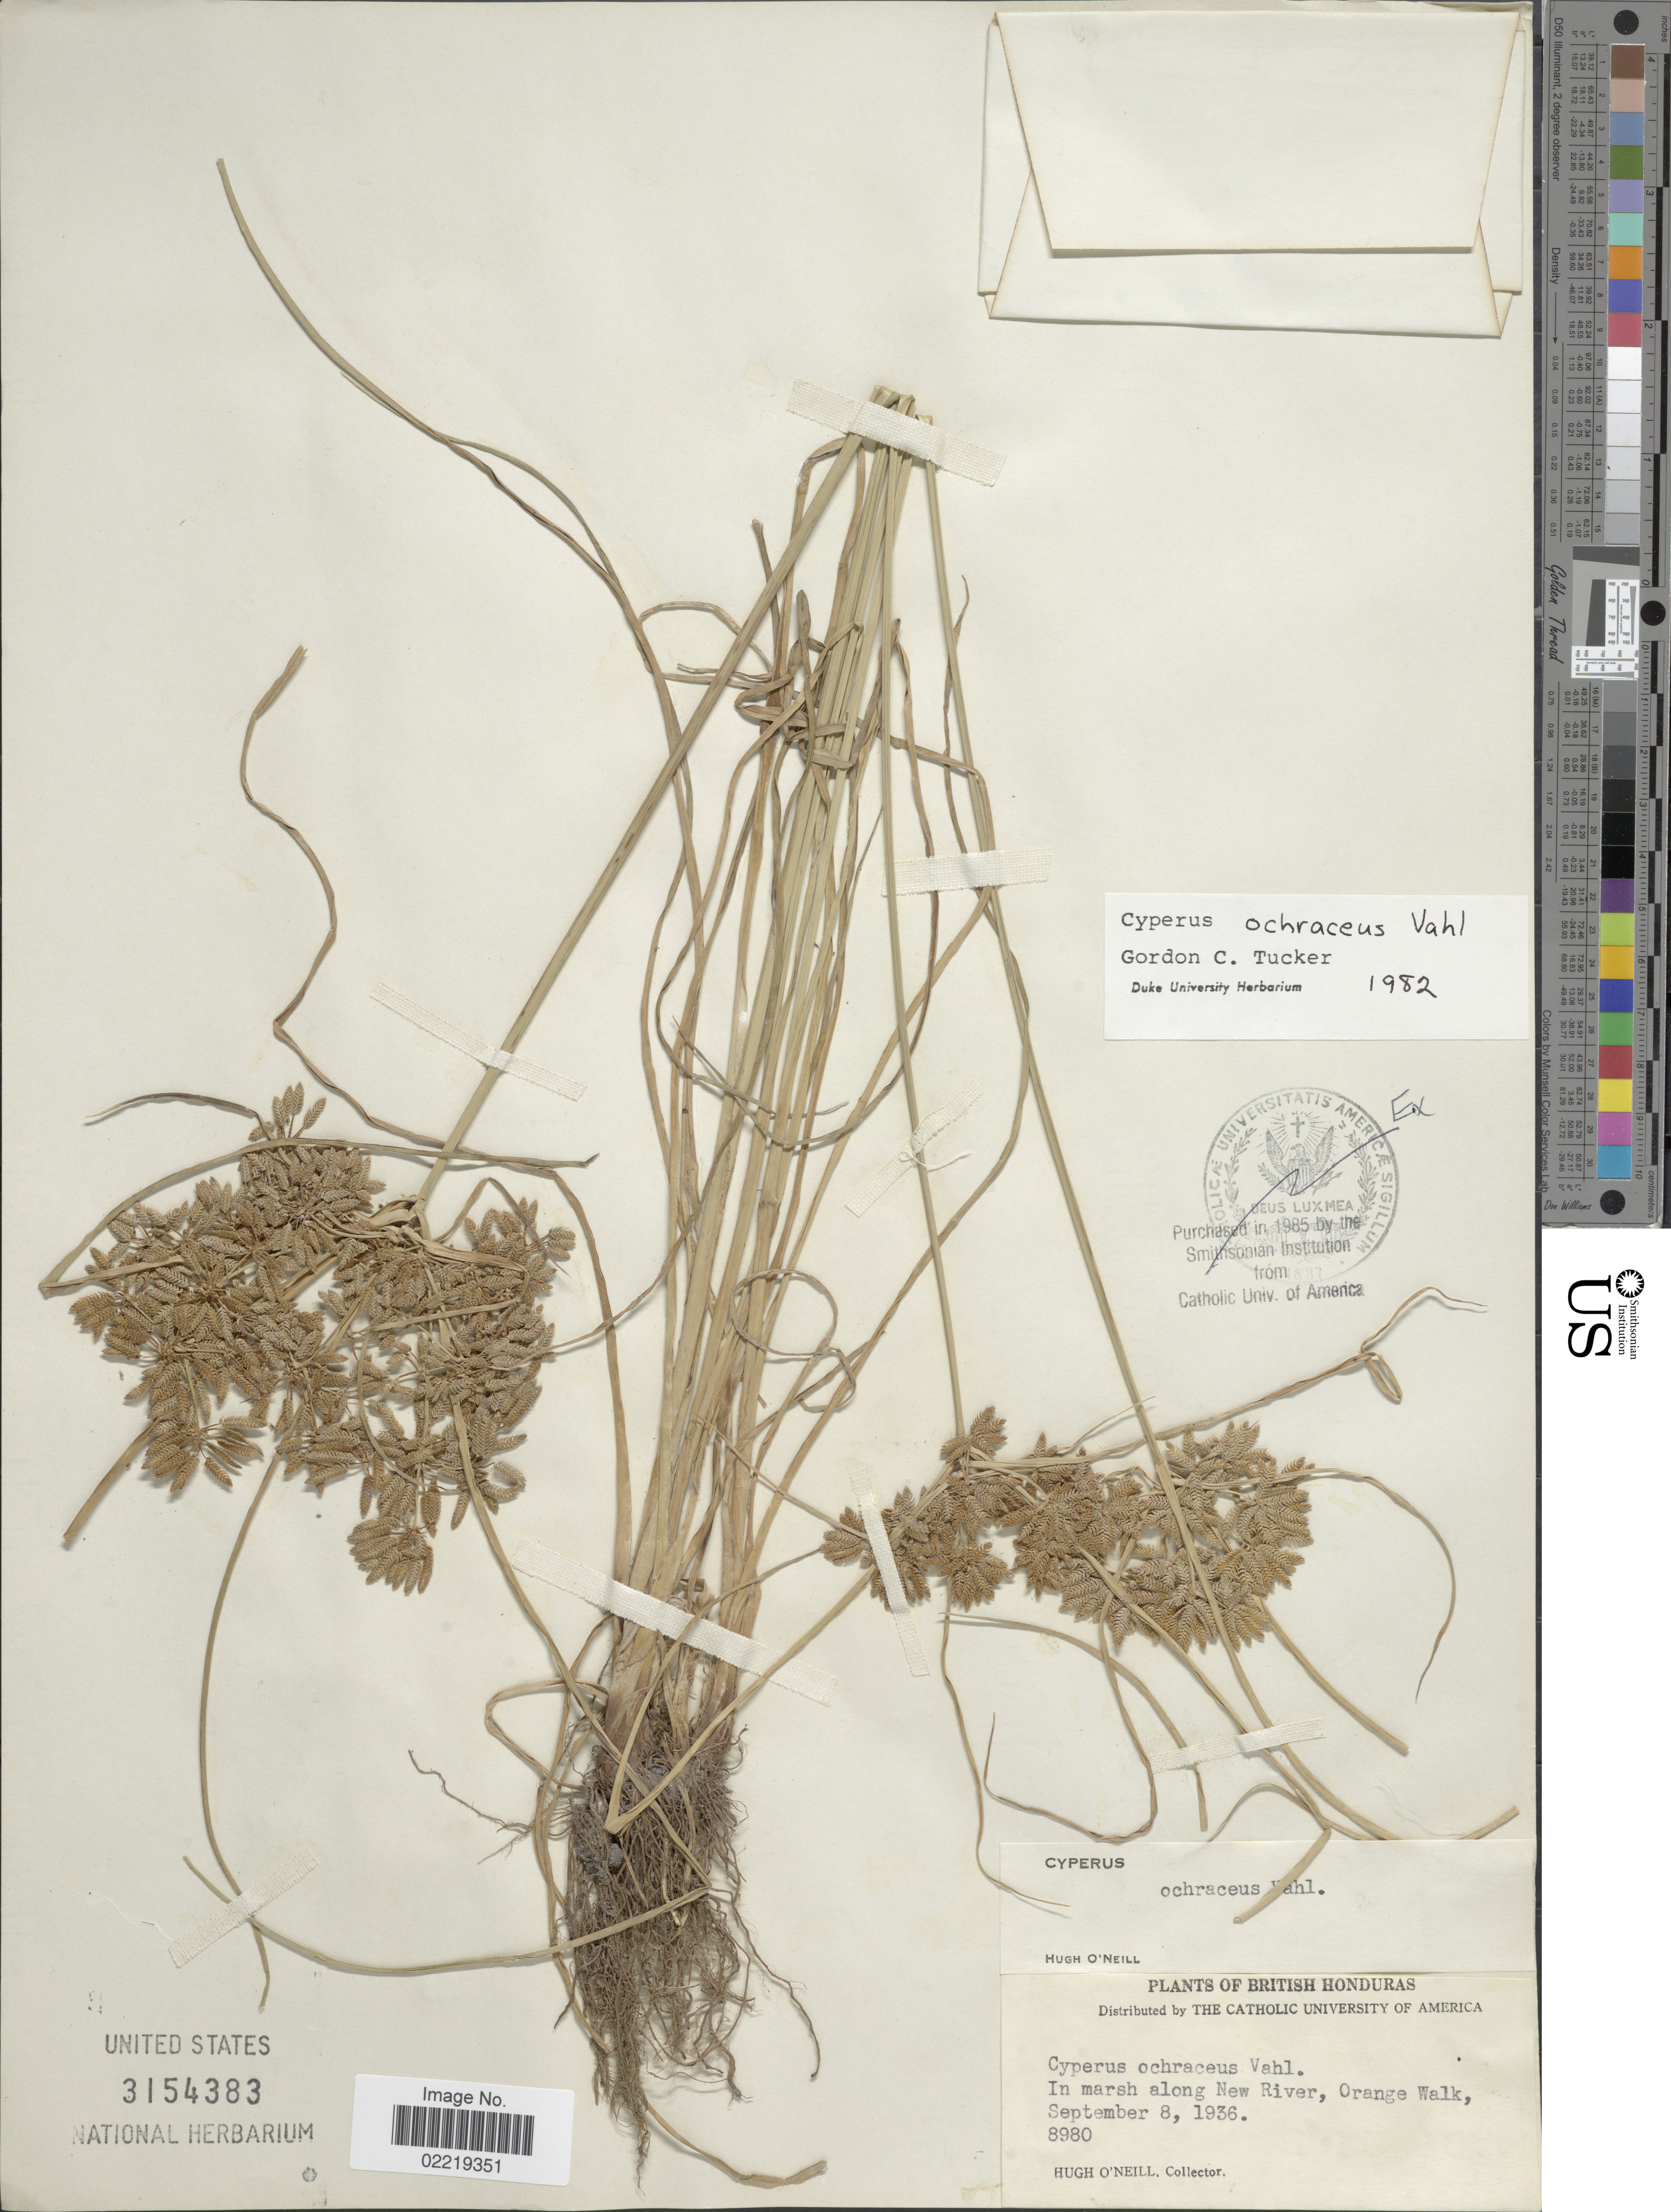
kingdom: Plantae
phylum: Tracheophyta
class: Liliopsida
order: Poales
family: Cyperaceae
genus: Cyperus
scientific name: Cyperus ochraceus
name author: Vahl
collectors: H. O'Neill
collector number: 8980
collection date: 1936-09-08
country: Belize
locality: British Honduras, In marsh along New River, Orange Walk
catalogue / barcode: US 3154383